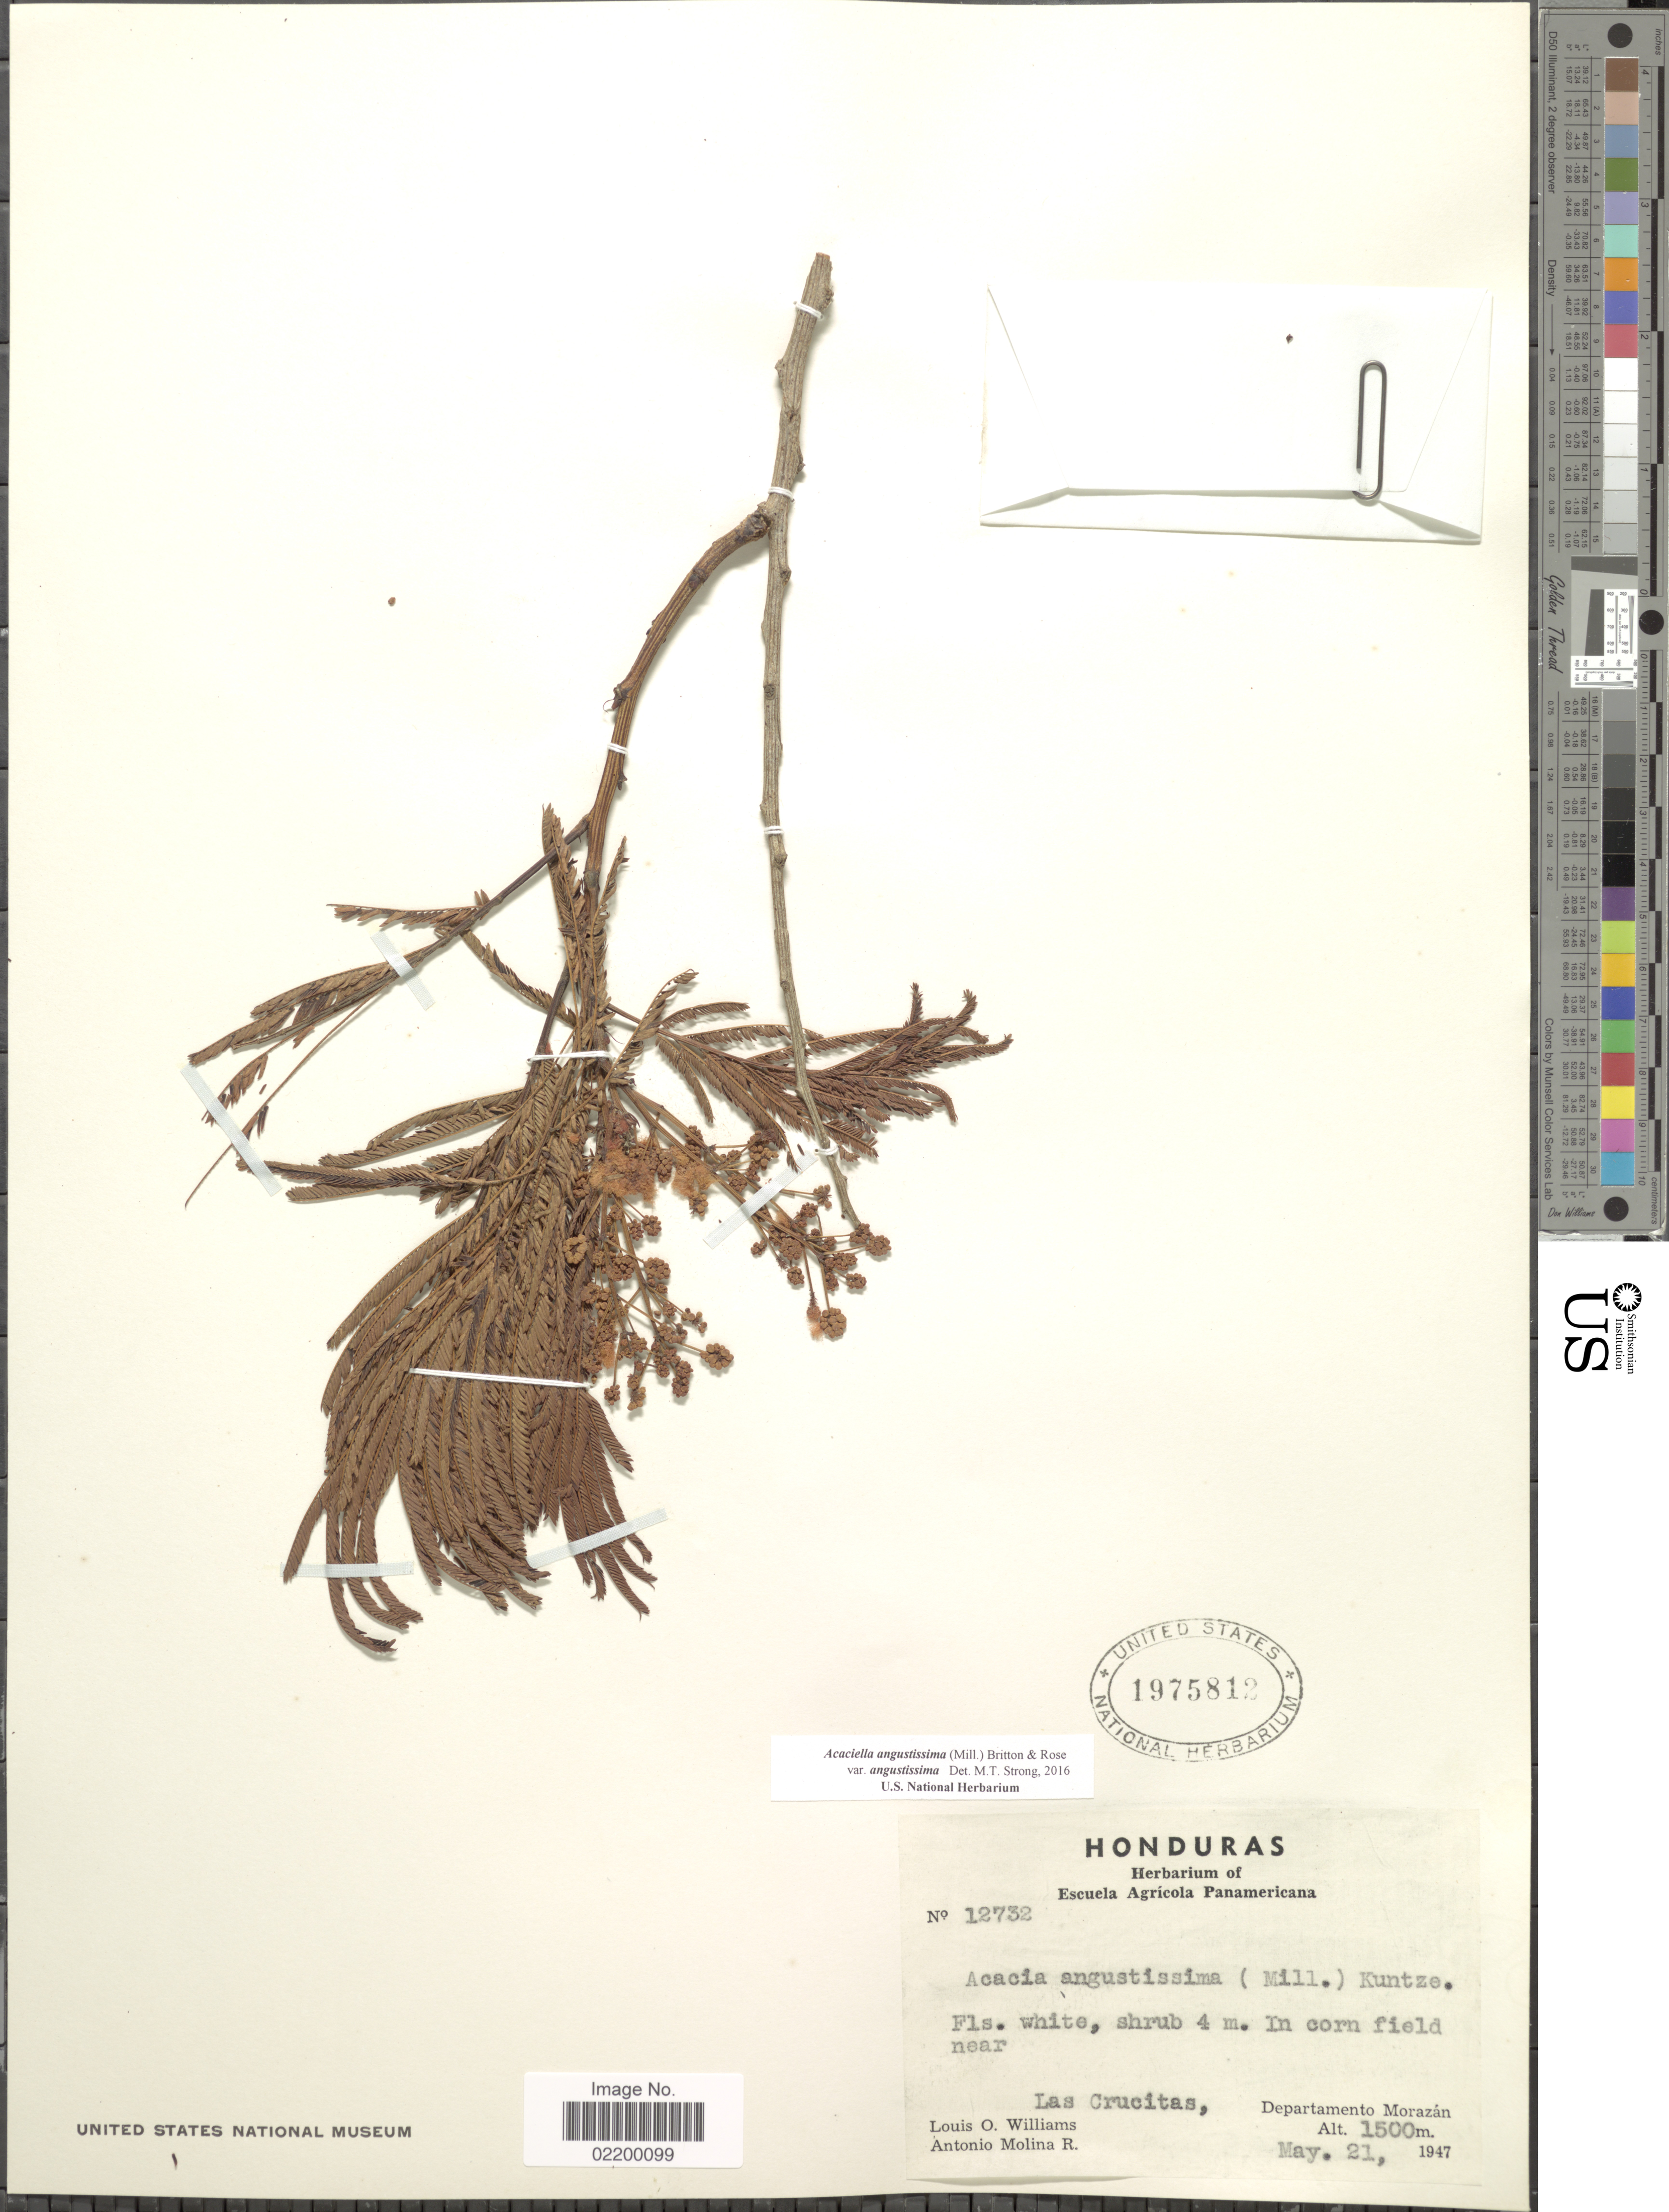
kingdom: Plantae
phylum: Tracheophyta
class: Magnoliopsida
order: Fabales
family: Fabaceae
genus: Acaciella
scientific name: Acaciella angustissima var. angustissima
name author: (Mill.) Britton & Rose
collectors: L. O. Williams & A. Molina R.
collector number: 12732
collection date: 1947-05-21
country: Honduras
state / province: Fco. Morazán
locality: Las Crucitas, Departamento Morazan.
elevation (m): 1500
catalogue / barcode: US 1975812